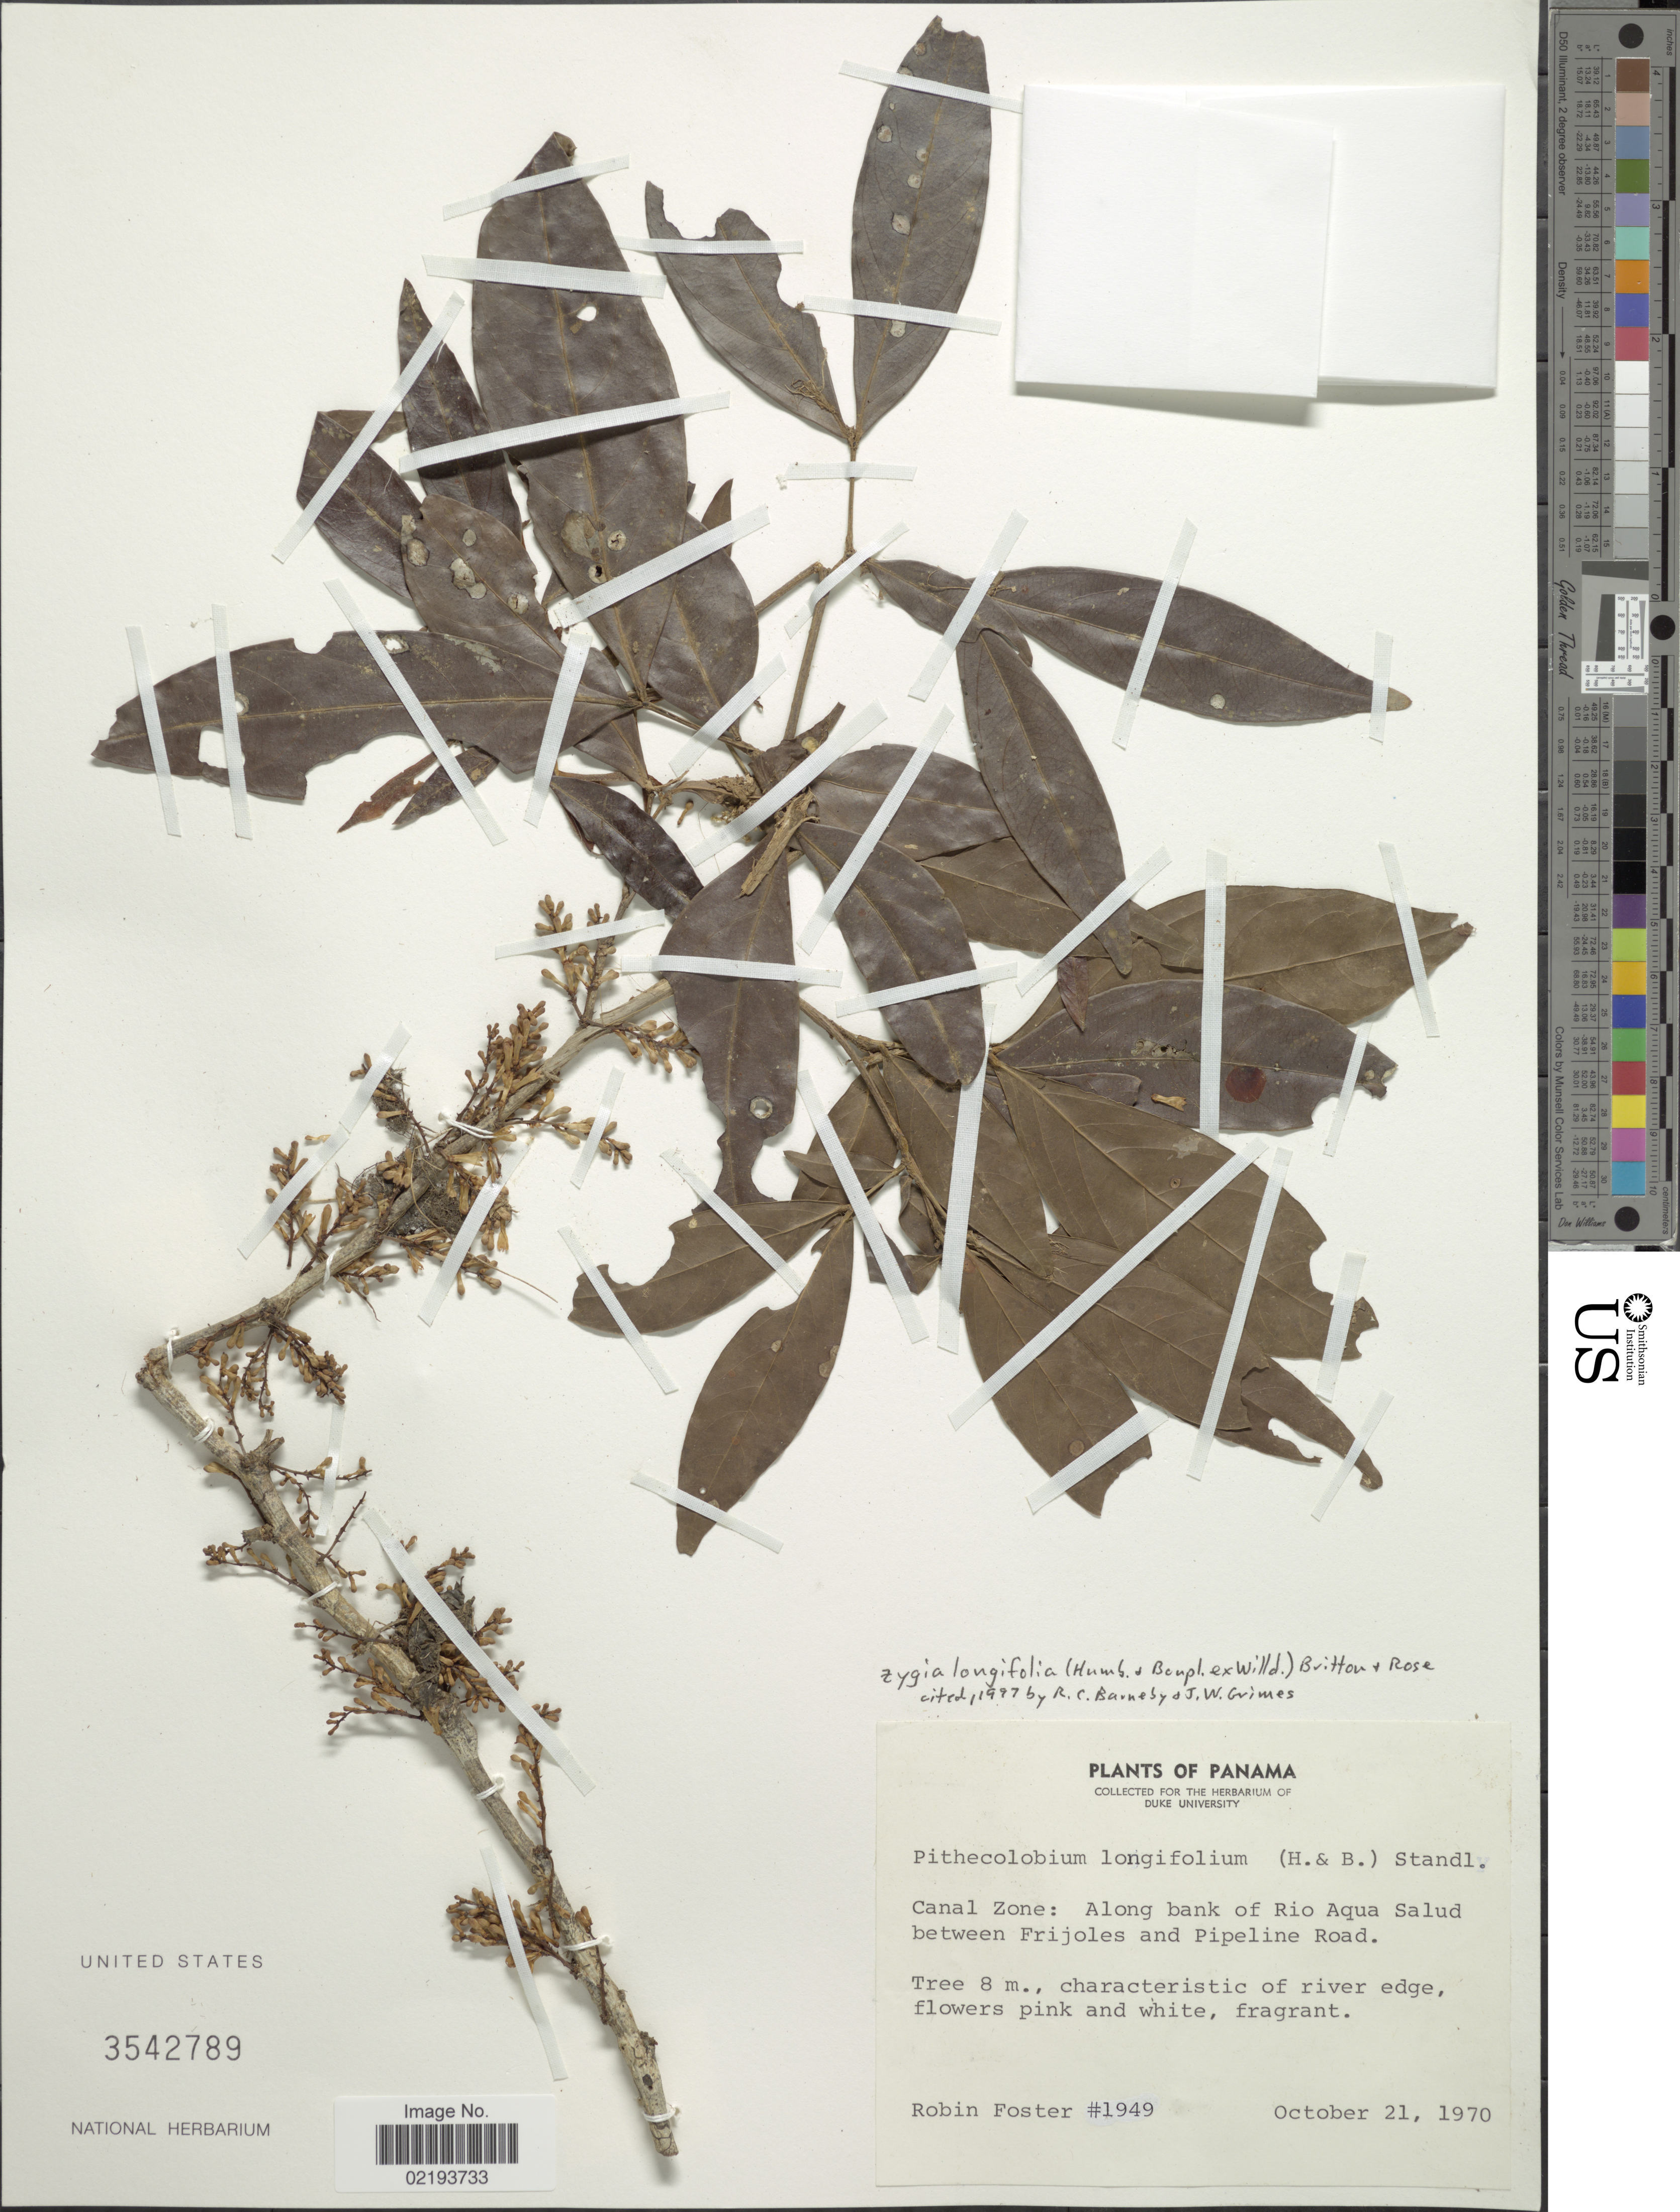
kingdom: Plantae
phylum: Tracheophyta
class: Magnoliopsida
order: Fabales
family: Fabaceae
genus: Zygia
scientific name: Zygia longifolia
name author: (Willd.) Britton & Rose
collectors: R. B. Foster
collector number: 1949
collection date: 1970-10-21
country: Panama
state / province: Colón / Panamá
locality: Canal Zone: Along bank of Rio Aqua Salud between Frijoles and Pipeline Road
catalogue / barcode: US 3542789